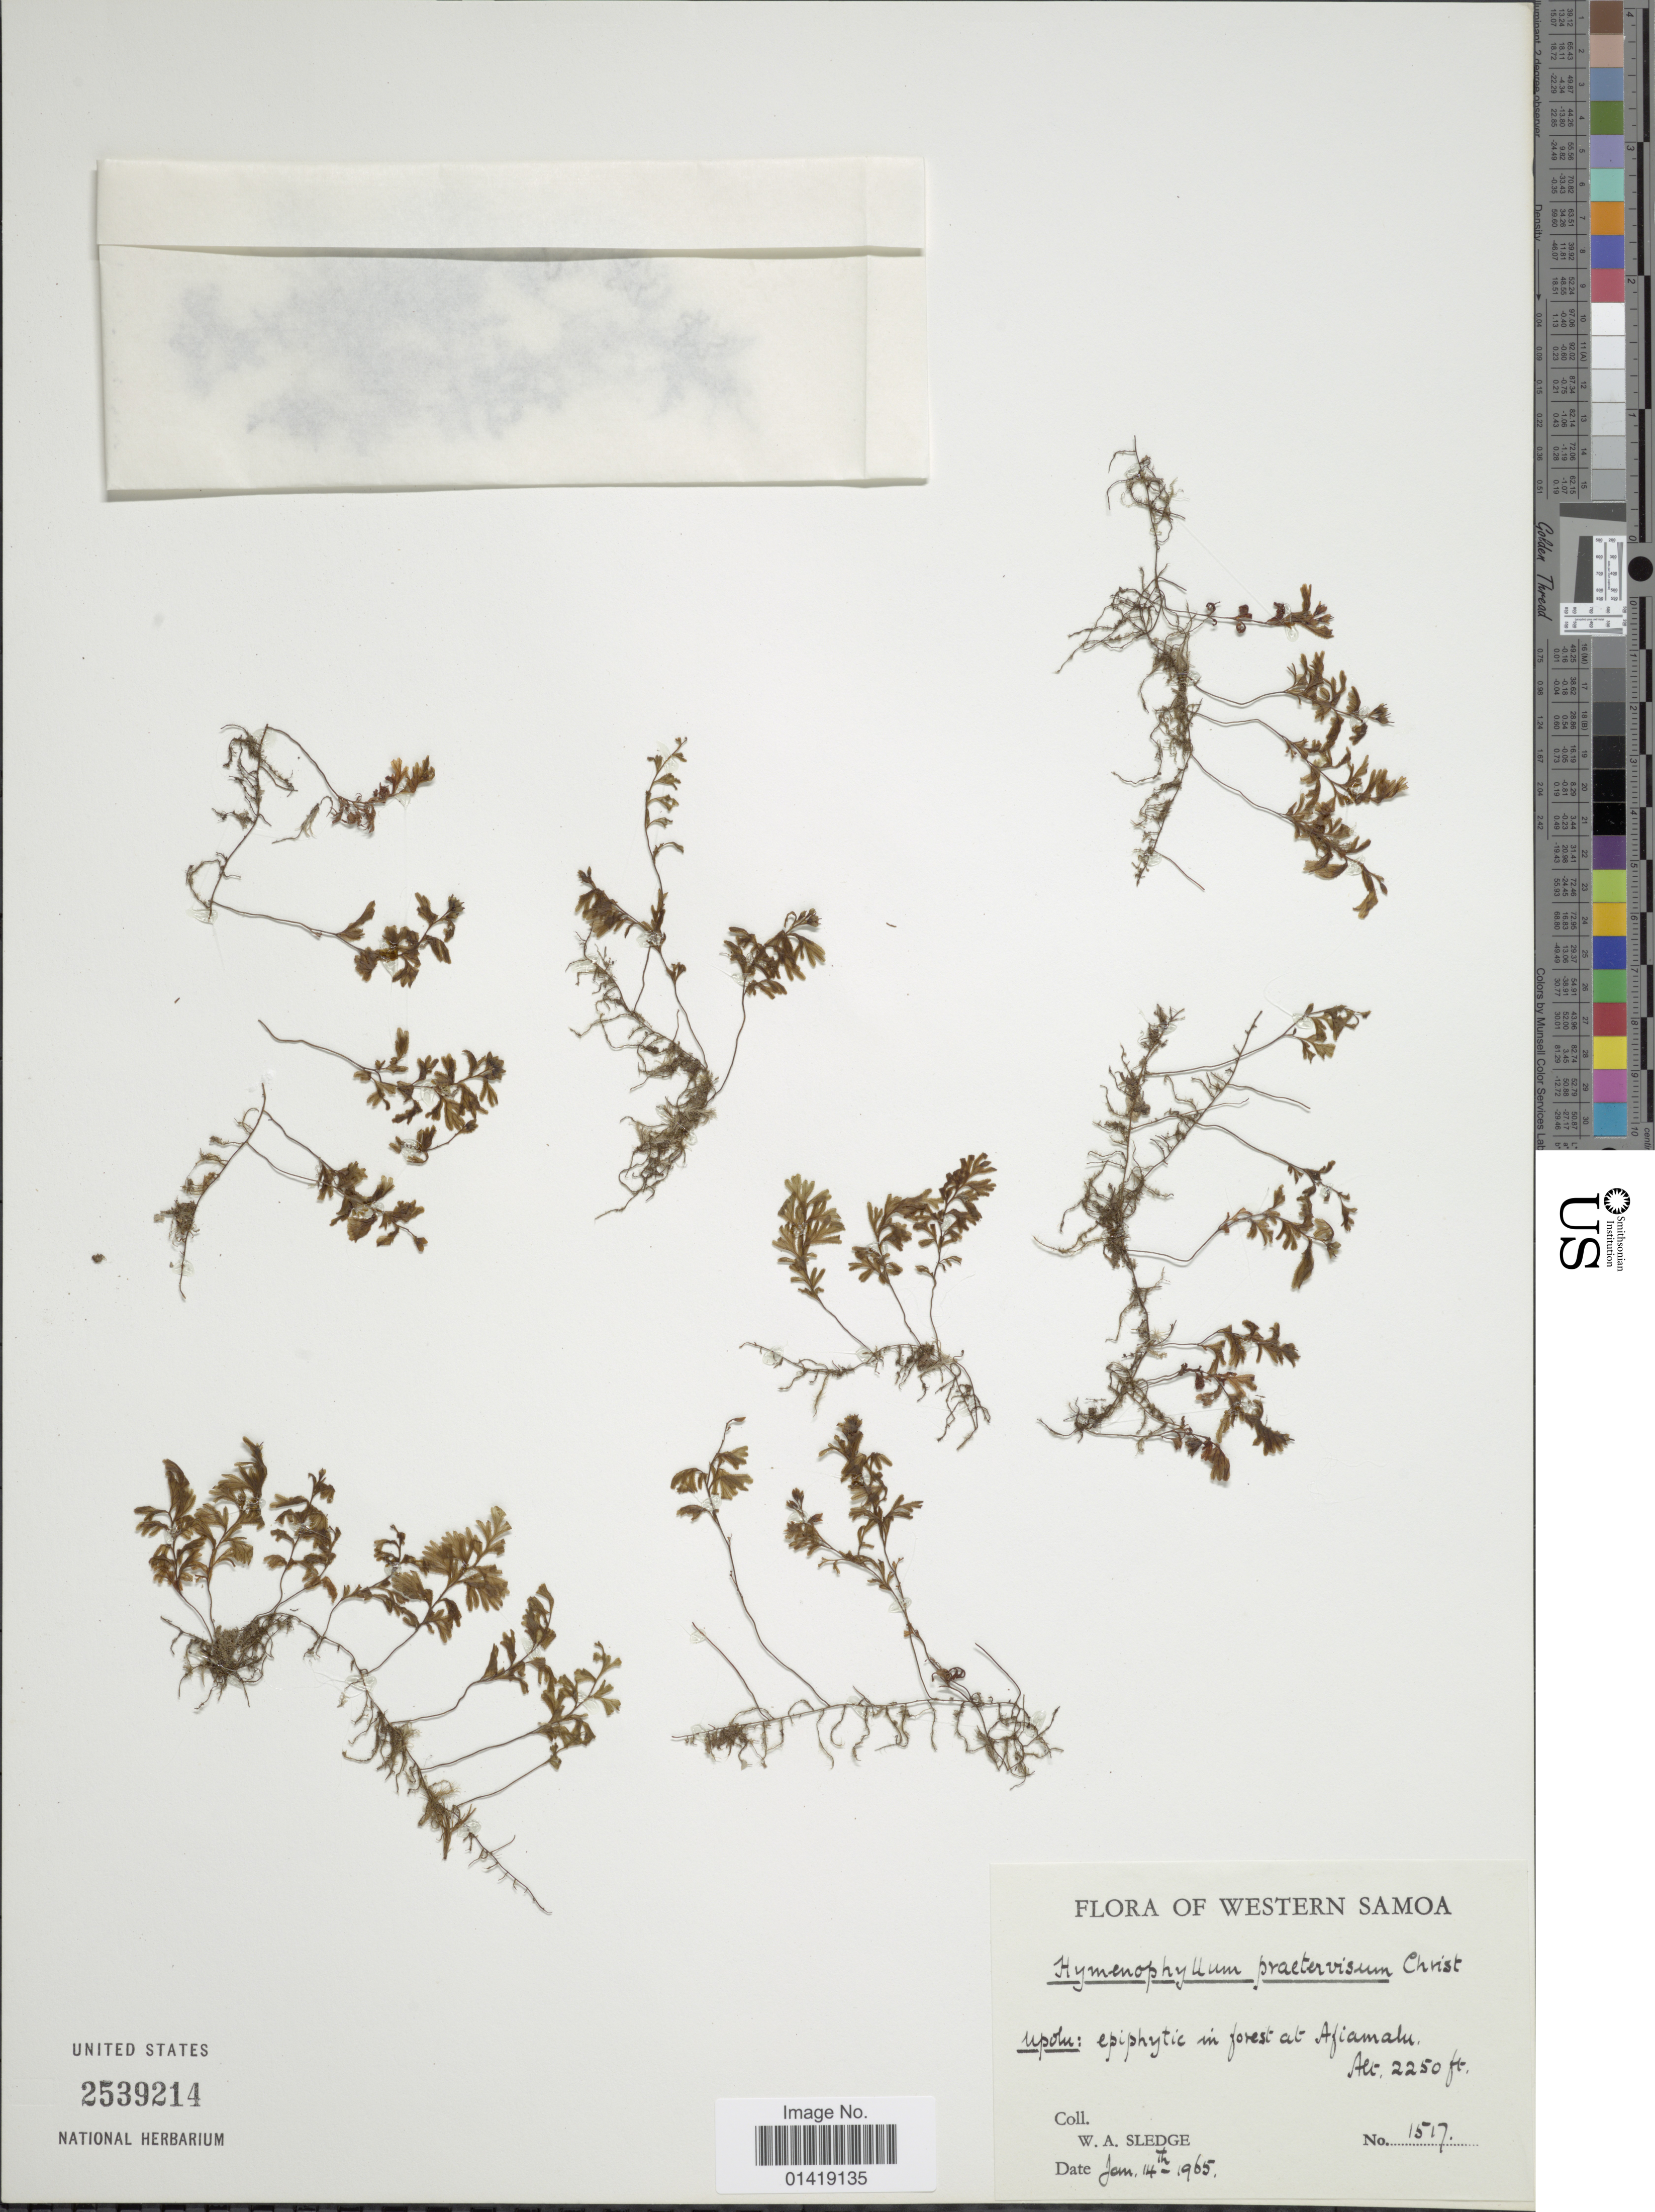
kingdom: Plantae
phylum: Tracheophyta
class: Polypodiopsida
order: Hymenophyllales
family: Hymenophyllaceae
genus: Hymenophyllum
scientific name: Hymenophyllum praetervisum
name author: Ching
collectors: W. A. Sledge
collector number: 1517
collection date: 1965-01-14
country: Samoa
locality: Upolu in forest at Afiamalu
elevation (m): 686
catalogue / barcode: US 2539214